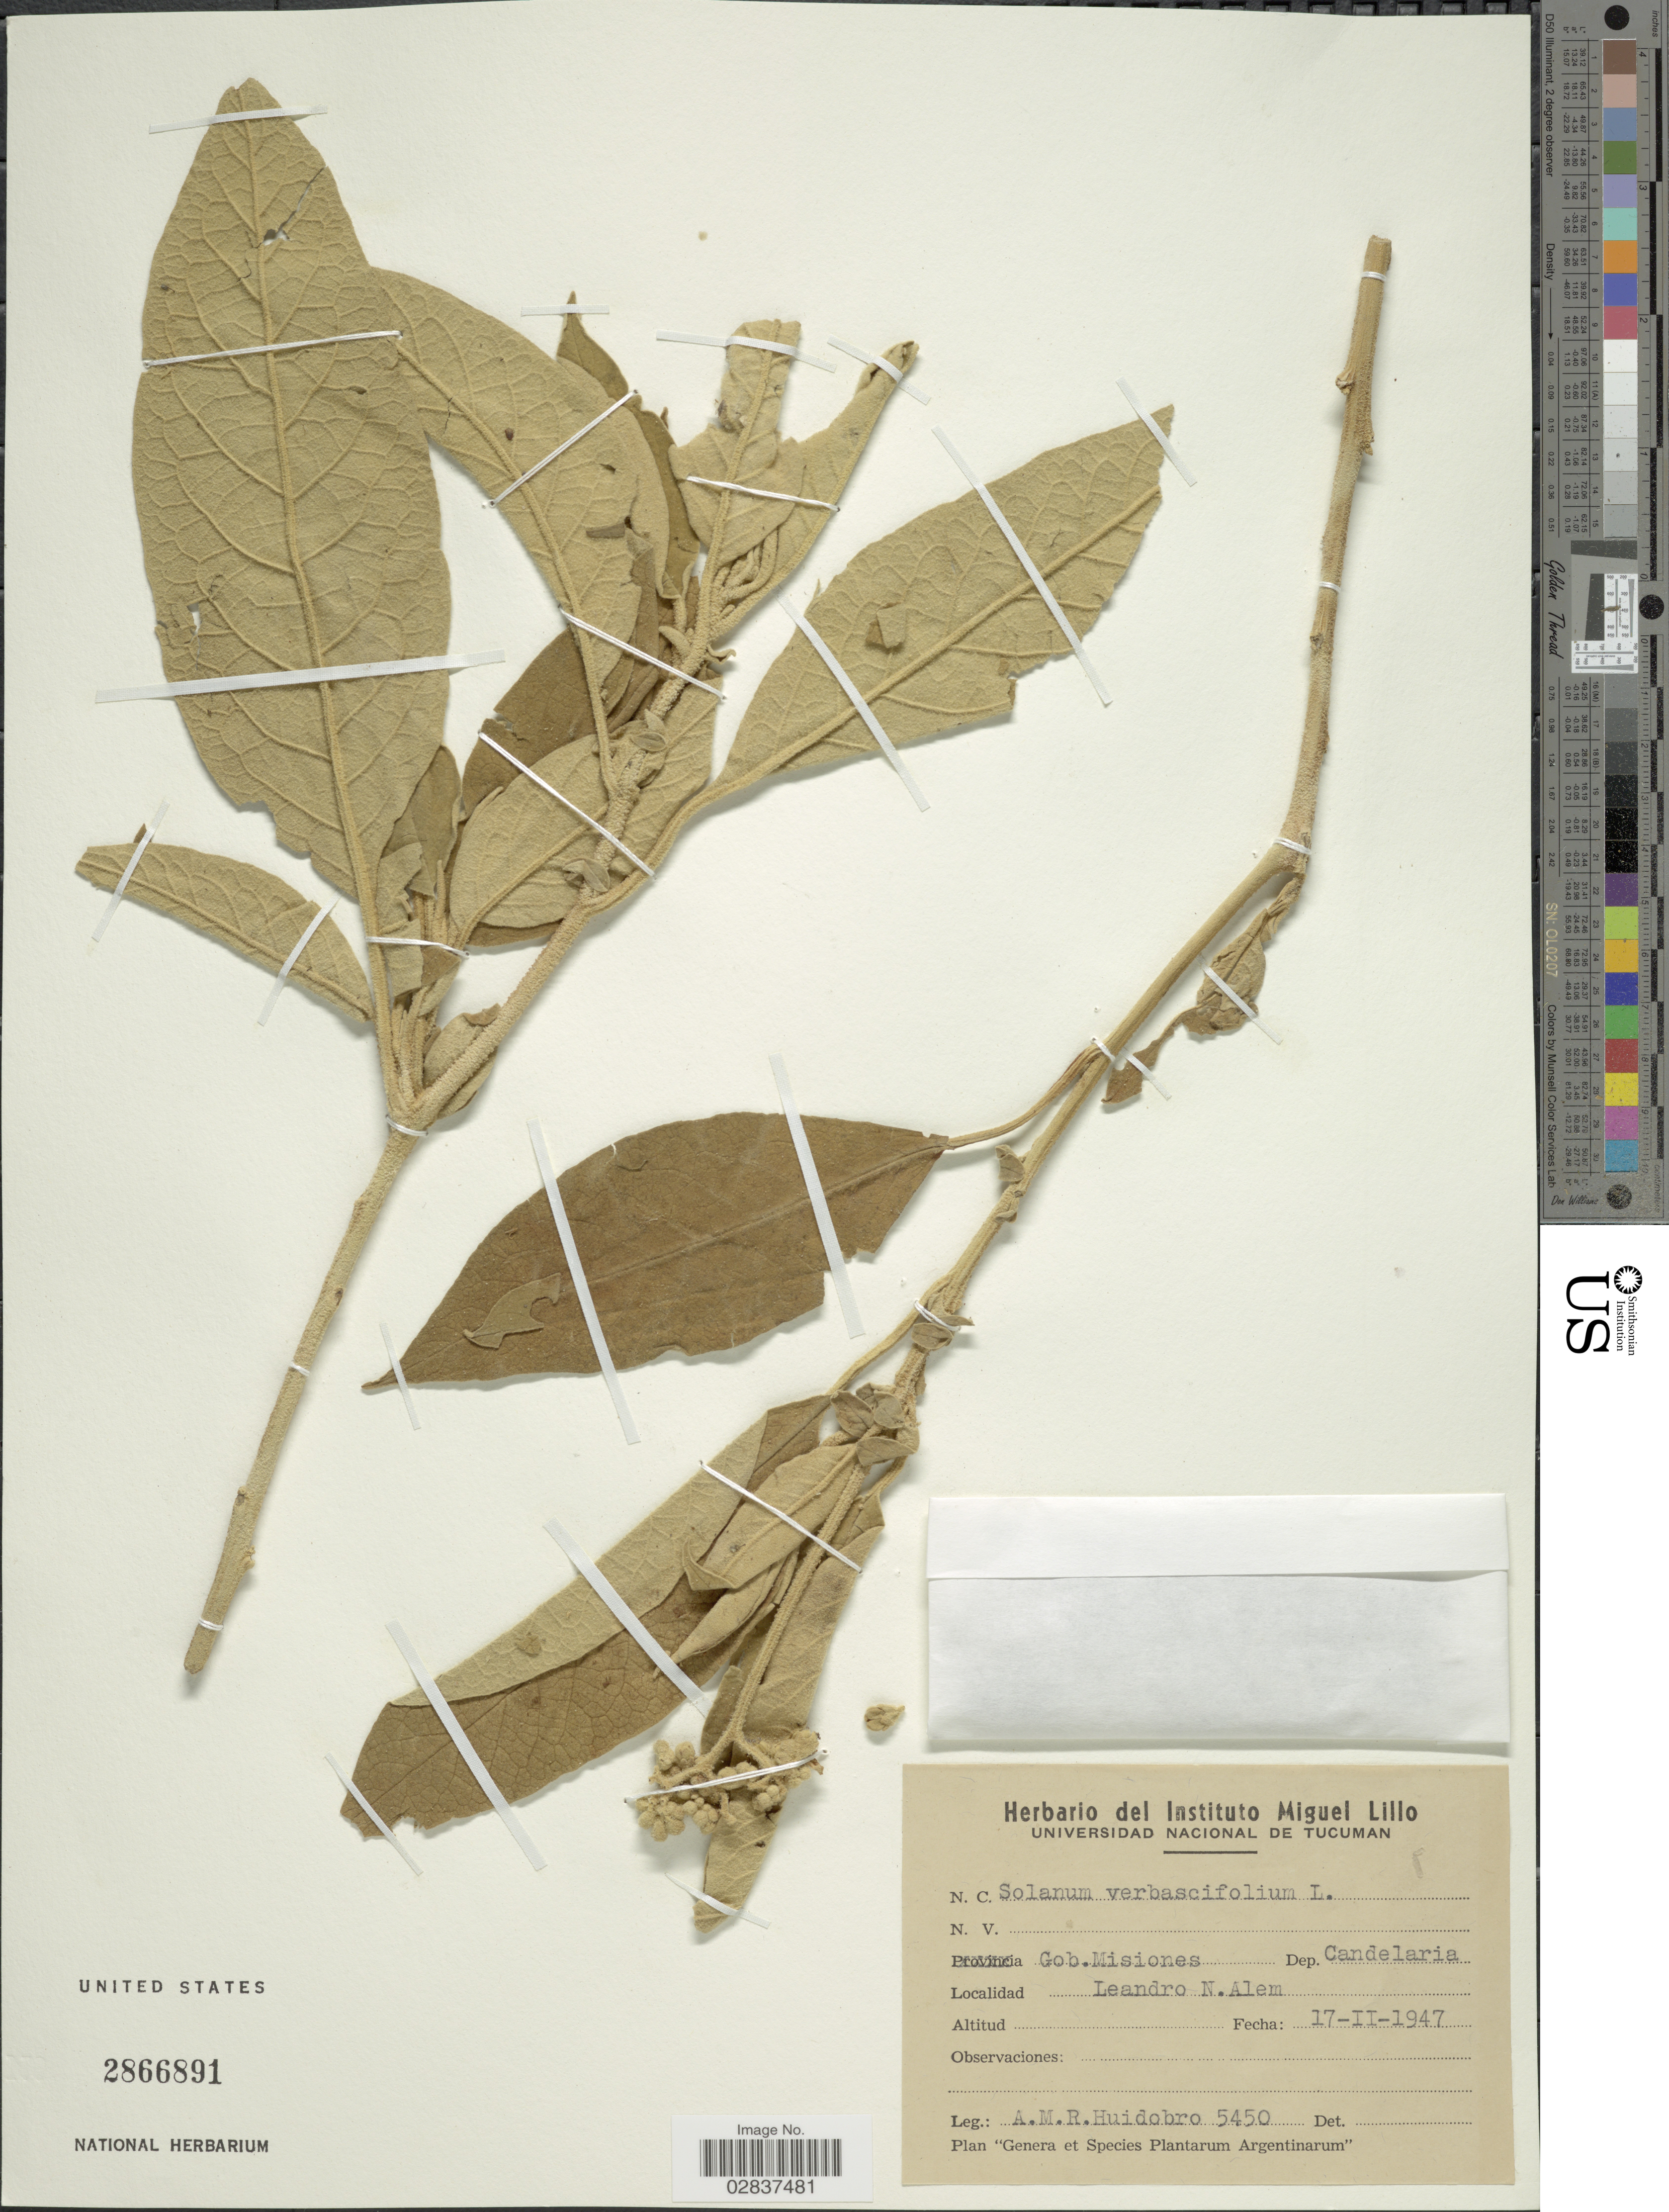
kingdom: Plantae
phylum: Tracheophyta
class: Magnoliopsida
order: Solanales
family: Solanaceae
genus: Solanum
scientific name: Solanum granuloso-leprosum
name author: Dunal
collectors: A. M. R. Huidobro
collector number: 5450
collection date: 1947-02-17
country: Argentina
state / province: Misiones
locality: Dep. Candelaria. Gob. Misiones, Leandro N. Alem.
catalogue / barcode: US 2866891